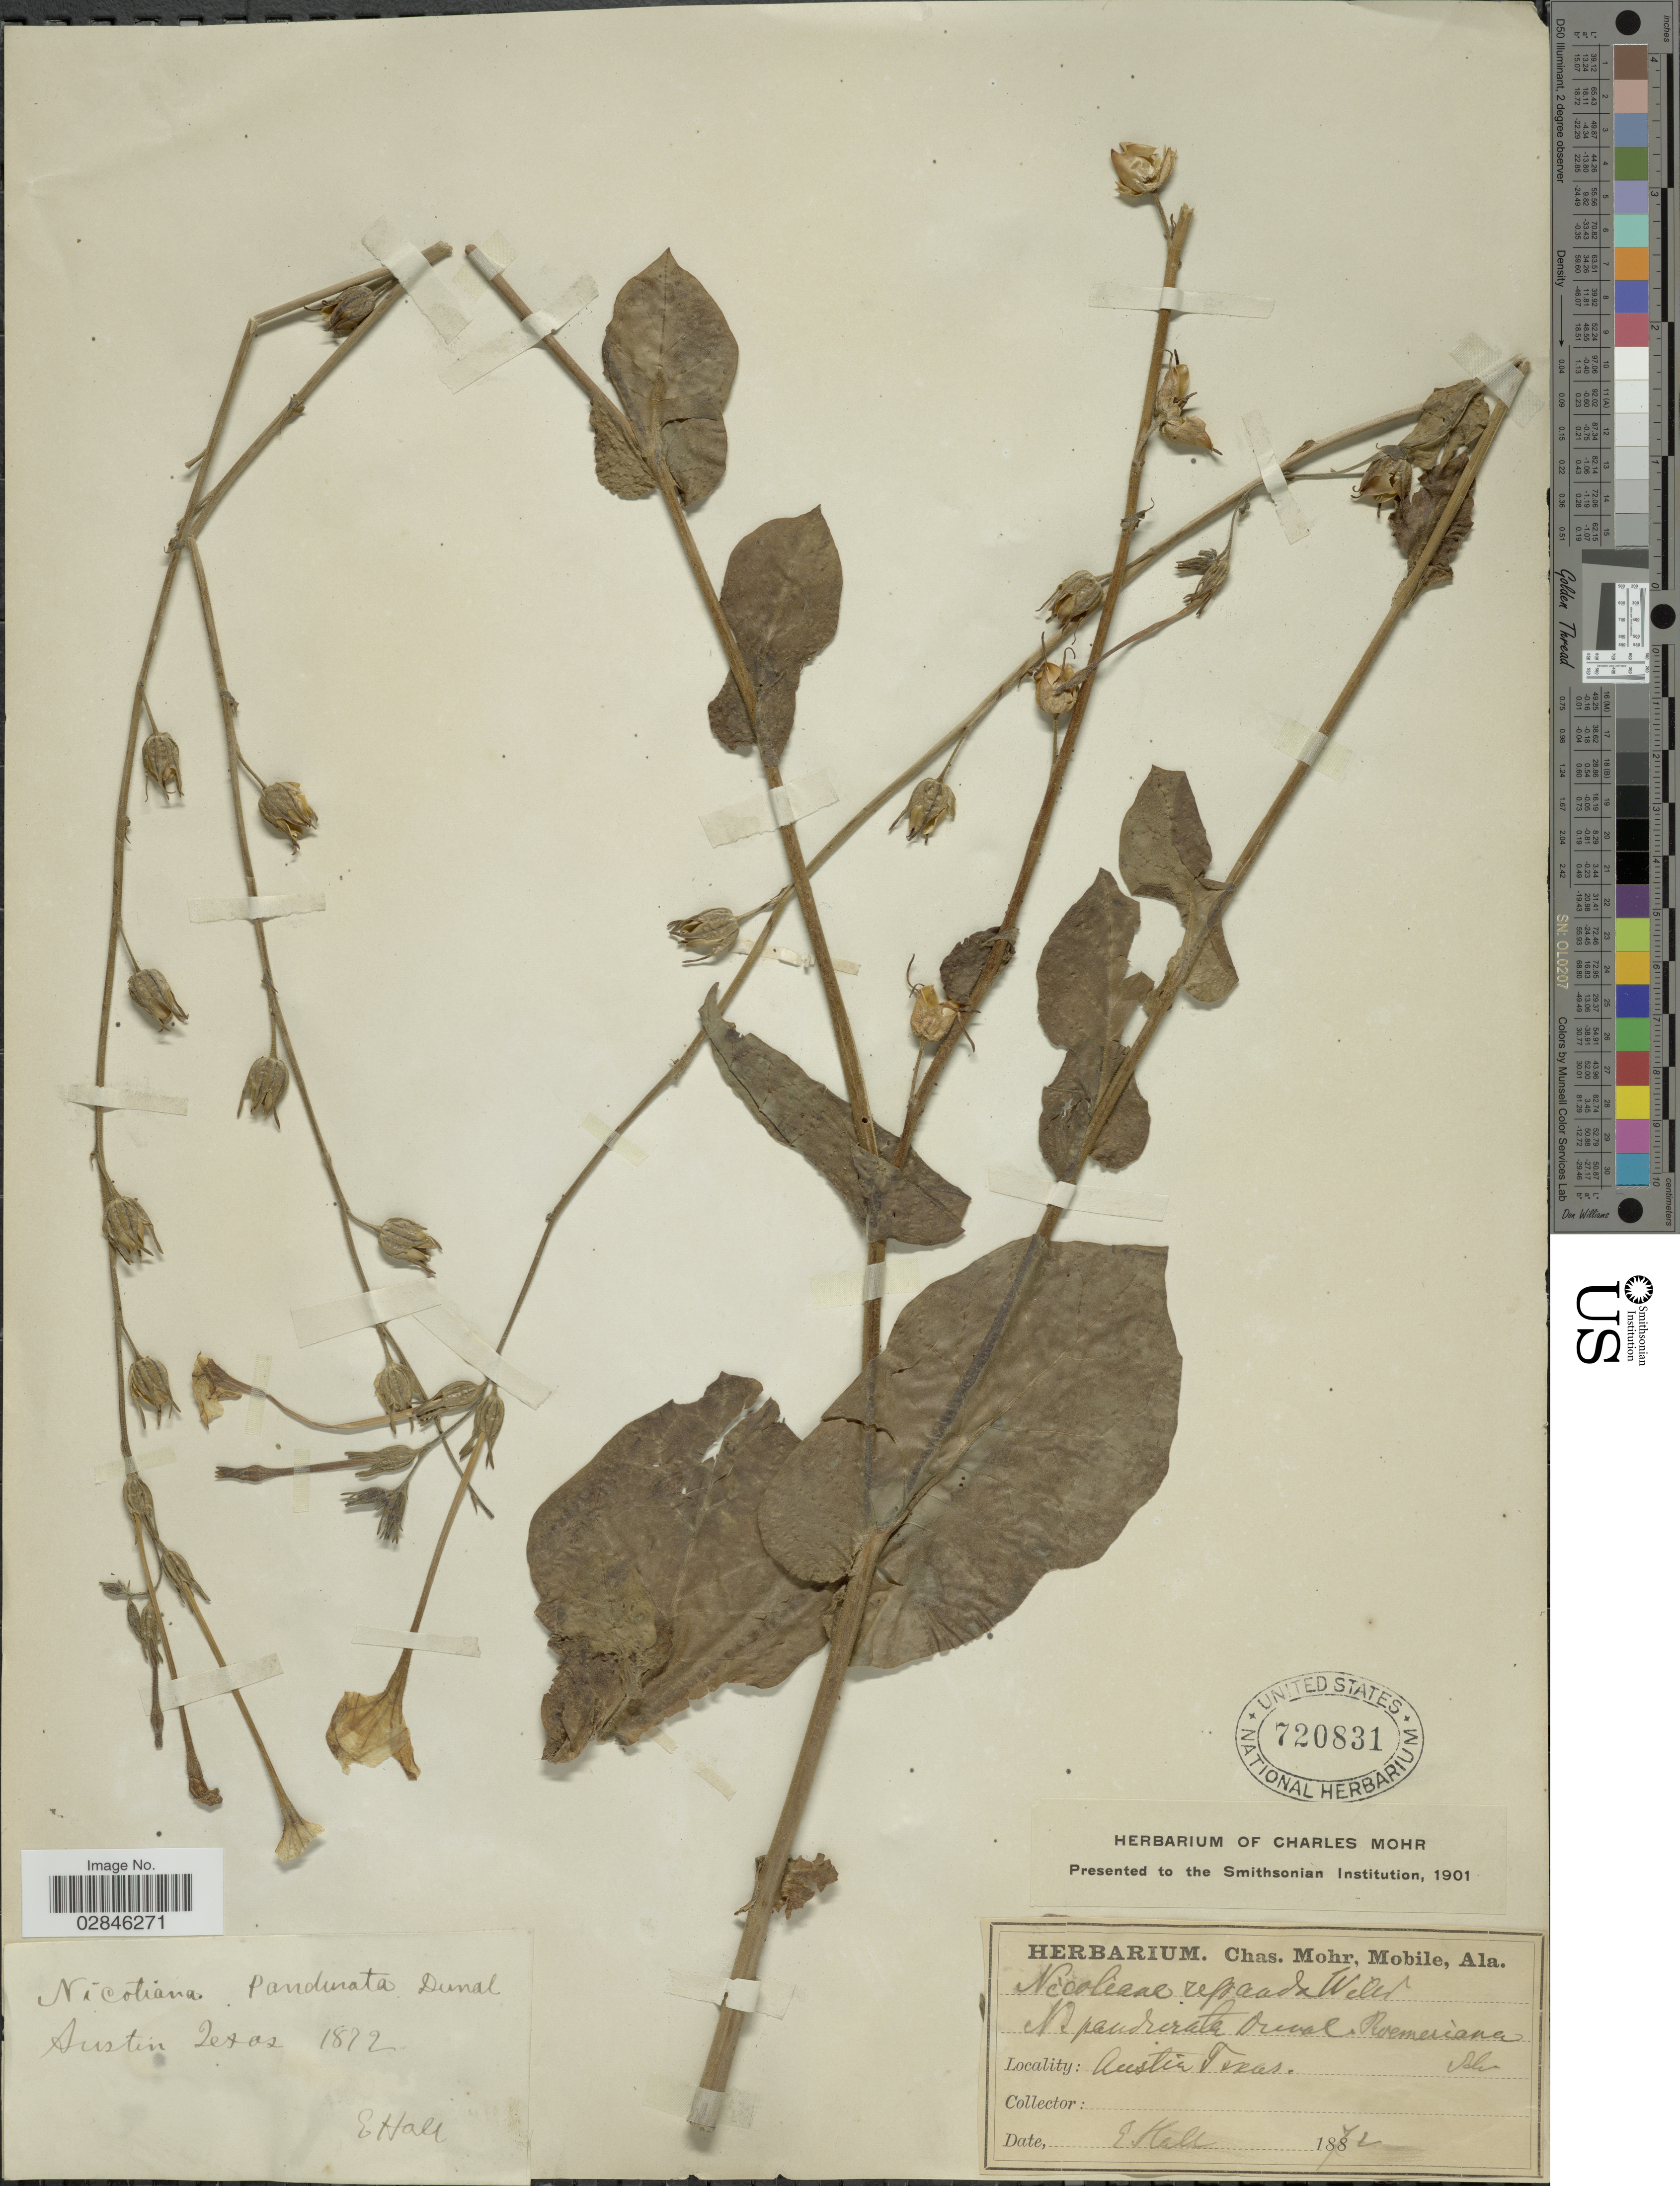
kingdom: Plantae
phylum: Tracheophyta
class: Magnoliopsida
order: Solanales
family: Solanaceae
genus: Nicotiana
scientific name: Nicotiana repanda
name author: Willd. ex Lehm.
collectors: E. Hall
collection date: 1872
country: United States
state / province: Texas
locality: Austin.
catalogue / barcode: US 720831